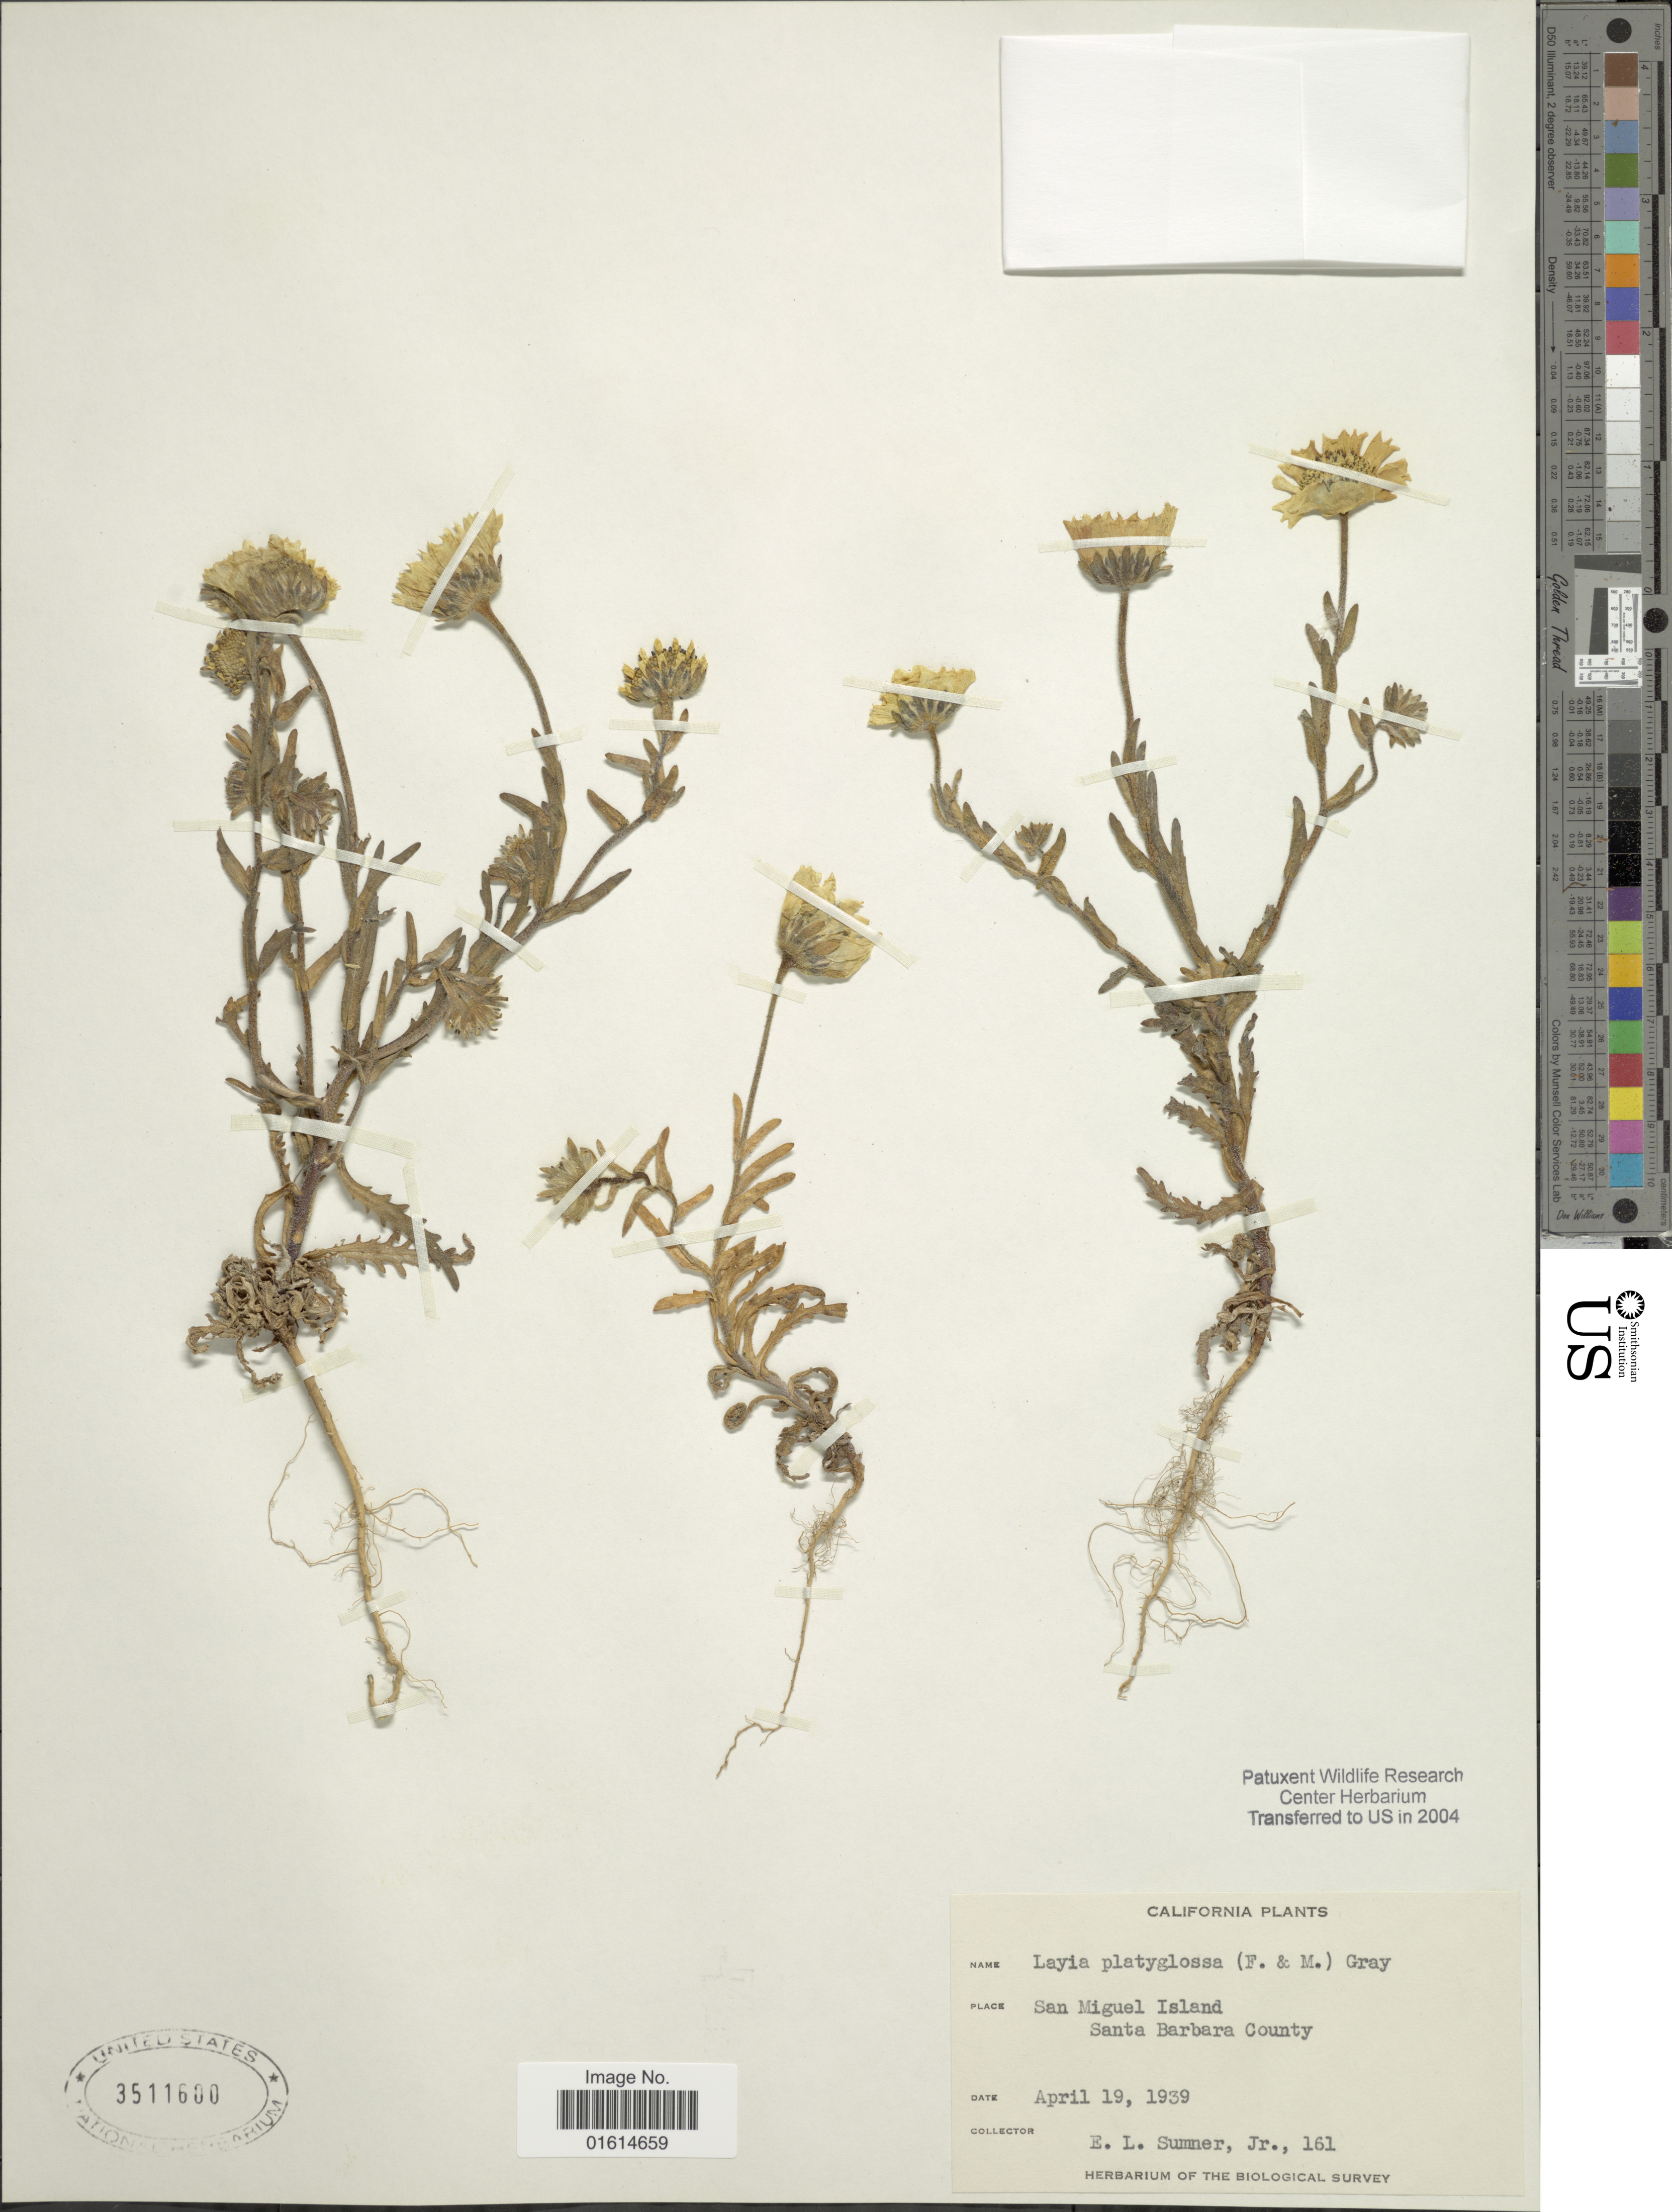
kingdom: Plantae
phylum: Tracheophyta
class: Magnoliopsida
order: Asterales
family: Asteraceae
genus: Layia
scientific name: Layia platyglossa subsp. campestris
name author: D.D. Keck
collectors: E. Sumner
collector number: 161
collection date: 1939-04-19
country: United States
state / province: California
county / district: Santa Barbara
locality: San Miguel Island, Santa Barbara County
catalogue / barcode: US 3511600